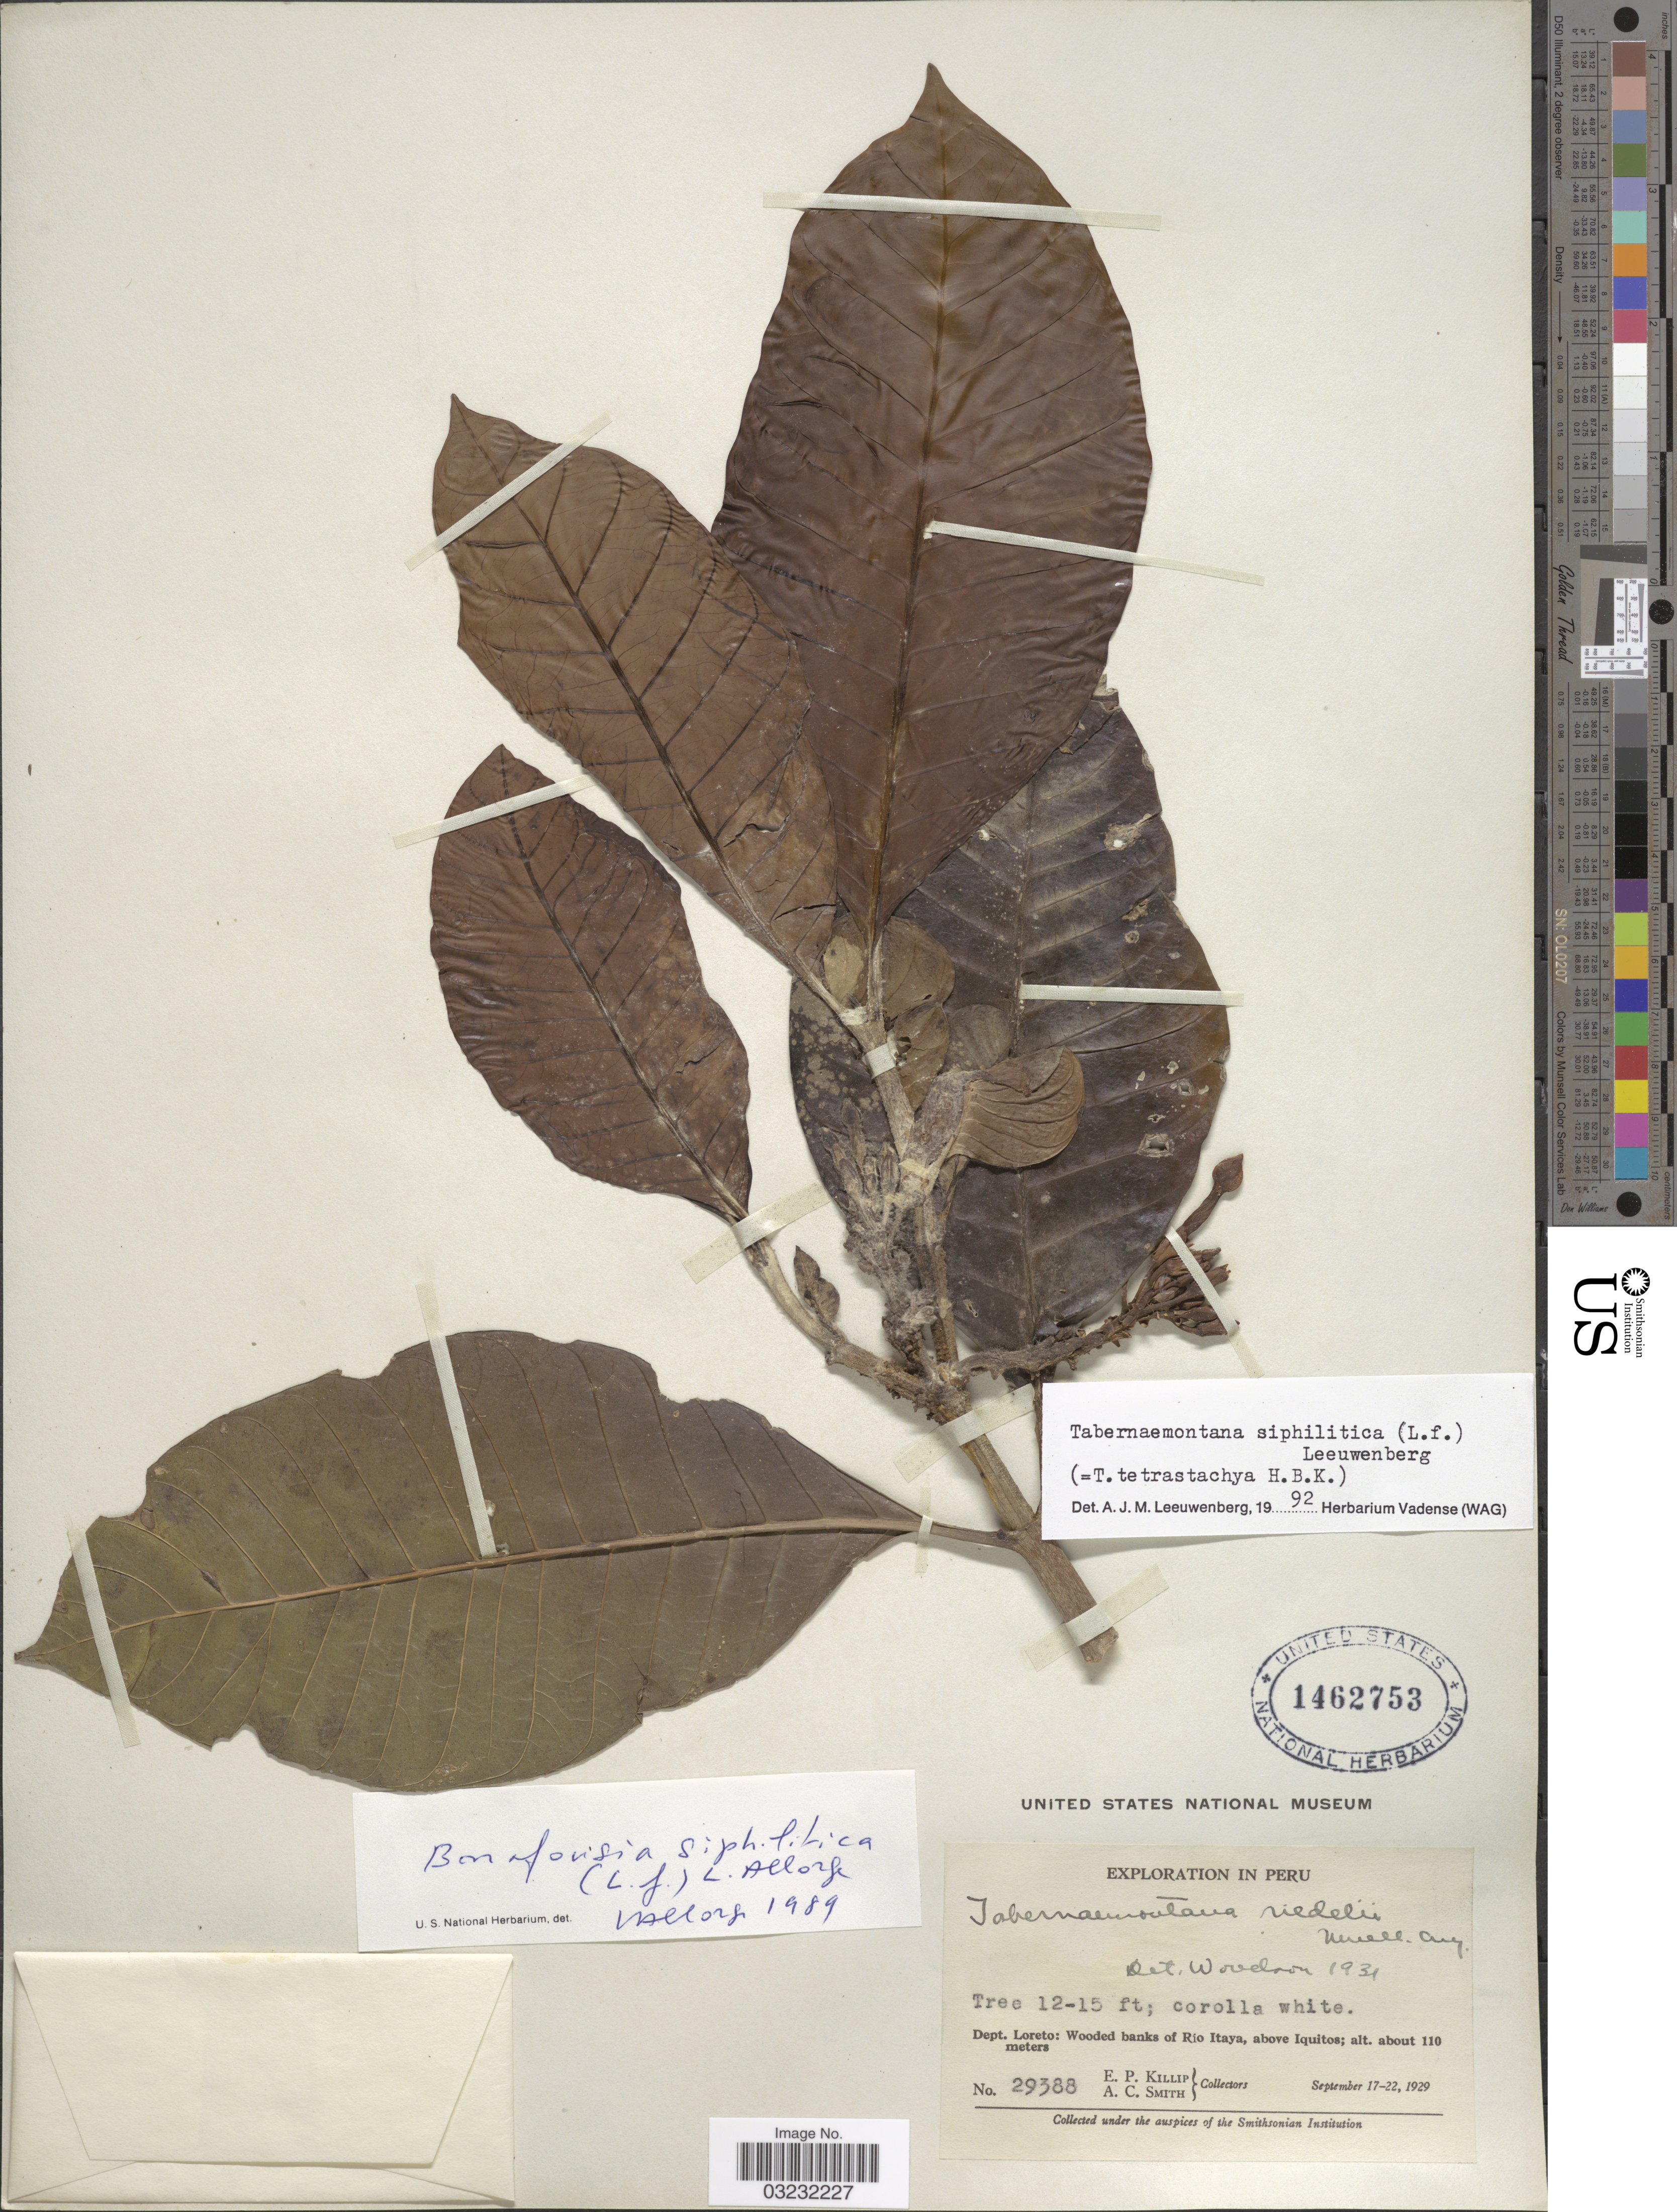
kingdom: Plantae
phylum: Tracheophyta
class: Magnoliopsida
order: Gentianales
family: Apocynaceae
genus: Tabernaemontana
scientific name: Tabernaemontana siphilitica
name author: (L. f.) Leeuwenb.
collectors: E. P. Killip & A. C. Smith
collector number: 29388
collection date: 1929-09-17/1929-09-22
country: Peru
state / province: Loreto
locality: Dept. Loreto: Wooded banks of Río Itaya, above Iquitos.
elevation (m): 110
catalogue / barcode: US 1462753